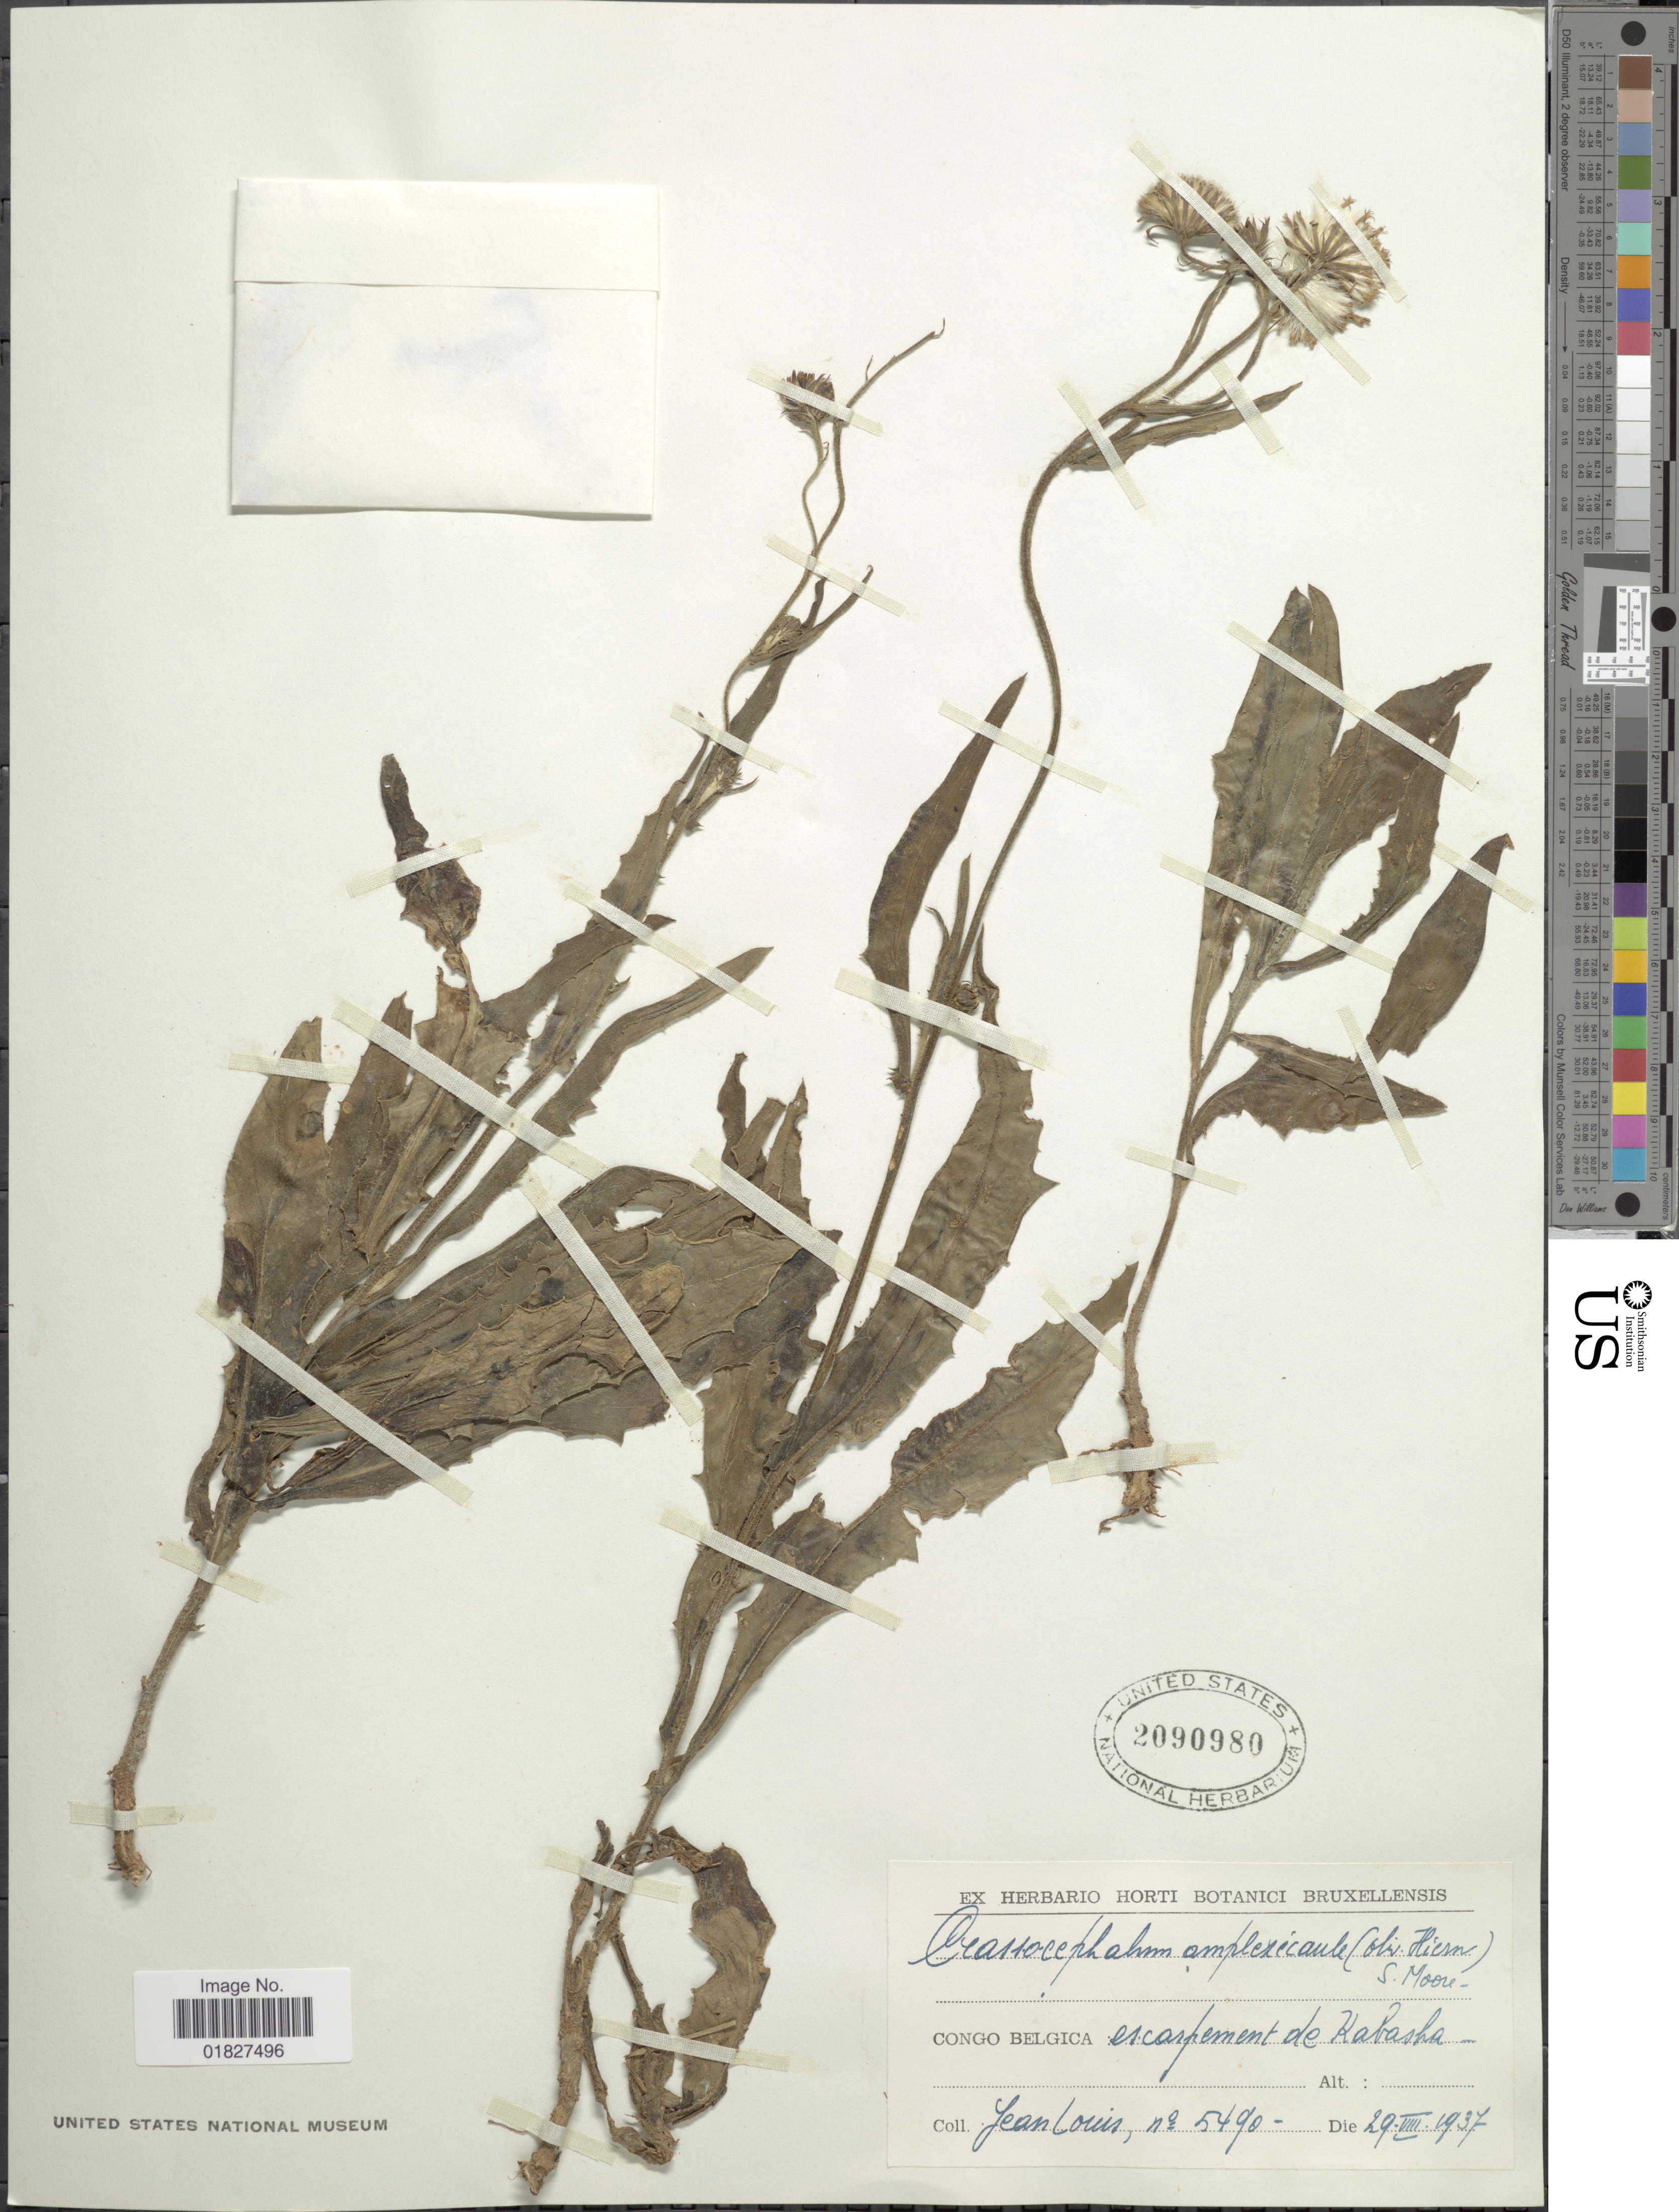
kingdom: Plantae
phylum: Tracheophyta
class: Magnoliopsida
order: Asterales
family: Asteraceae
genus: Crassocephalum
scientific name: Crassocephalum amplexicaule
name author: (Oliv. & Hieron.) S. Moore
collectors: J. Louis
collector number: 5490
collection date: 1937-08-29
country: Congo, Democratic Republic of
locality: Congo Belgica, escarpment de Kabasha.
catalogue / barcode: US 2090980